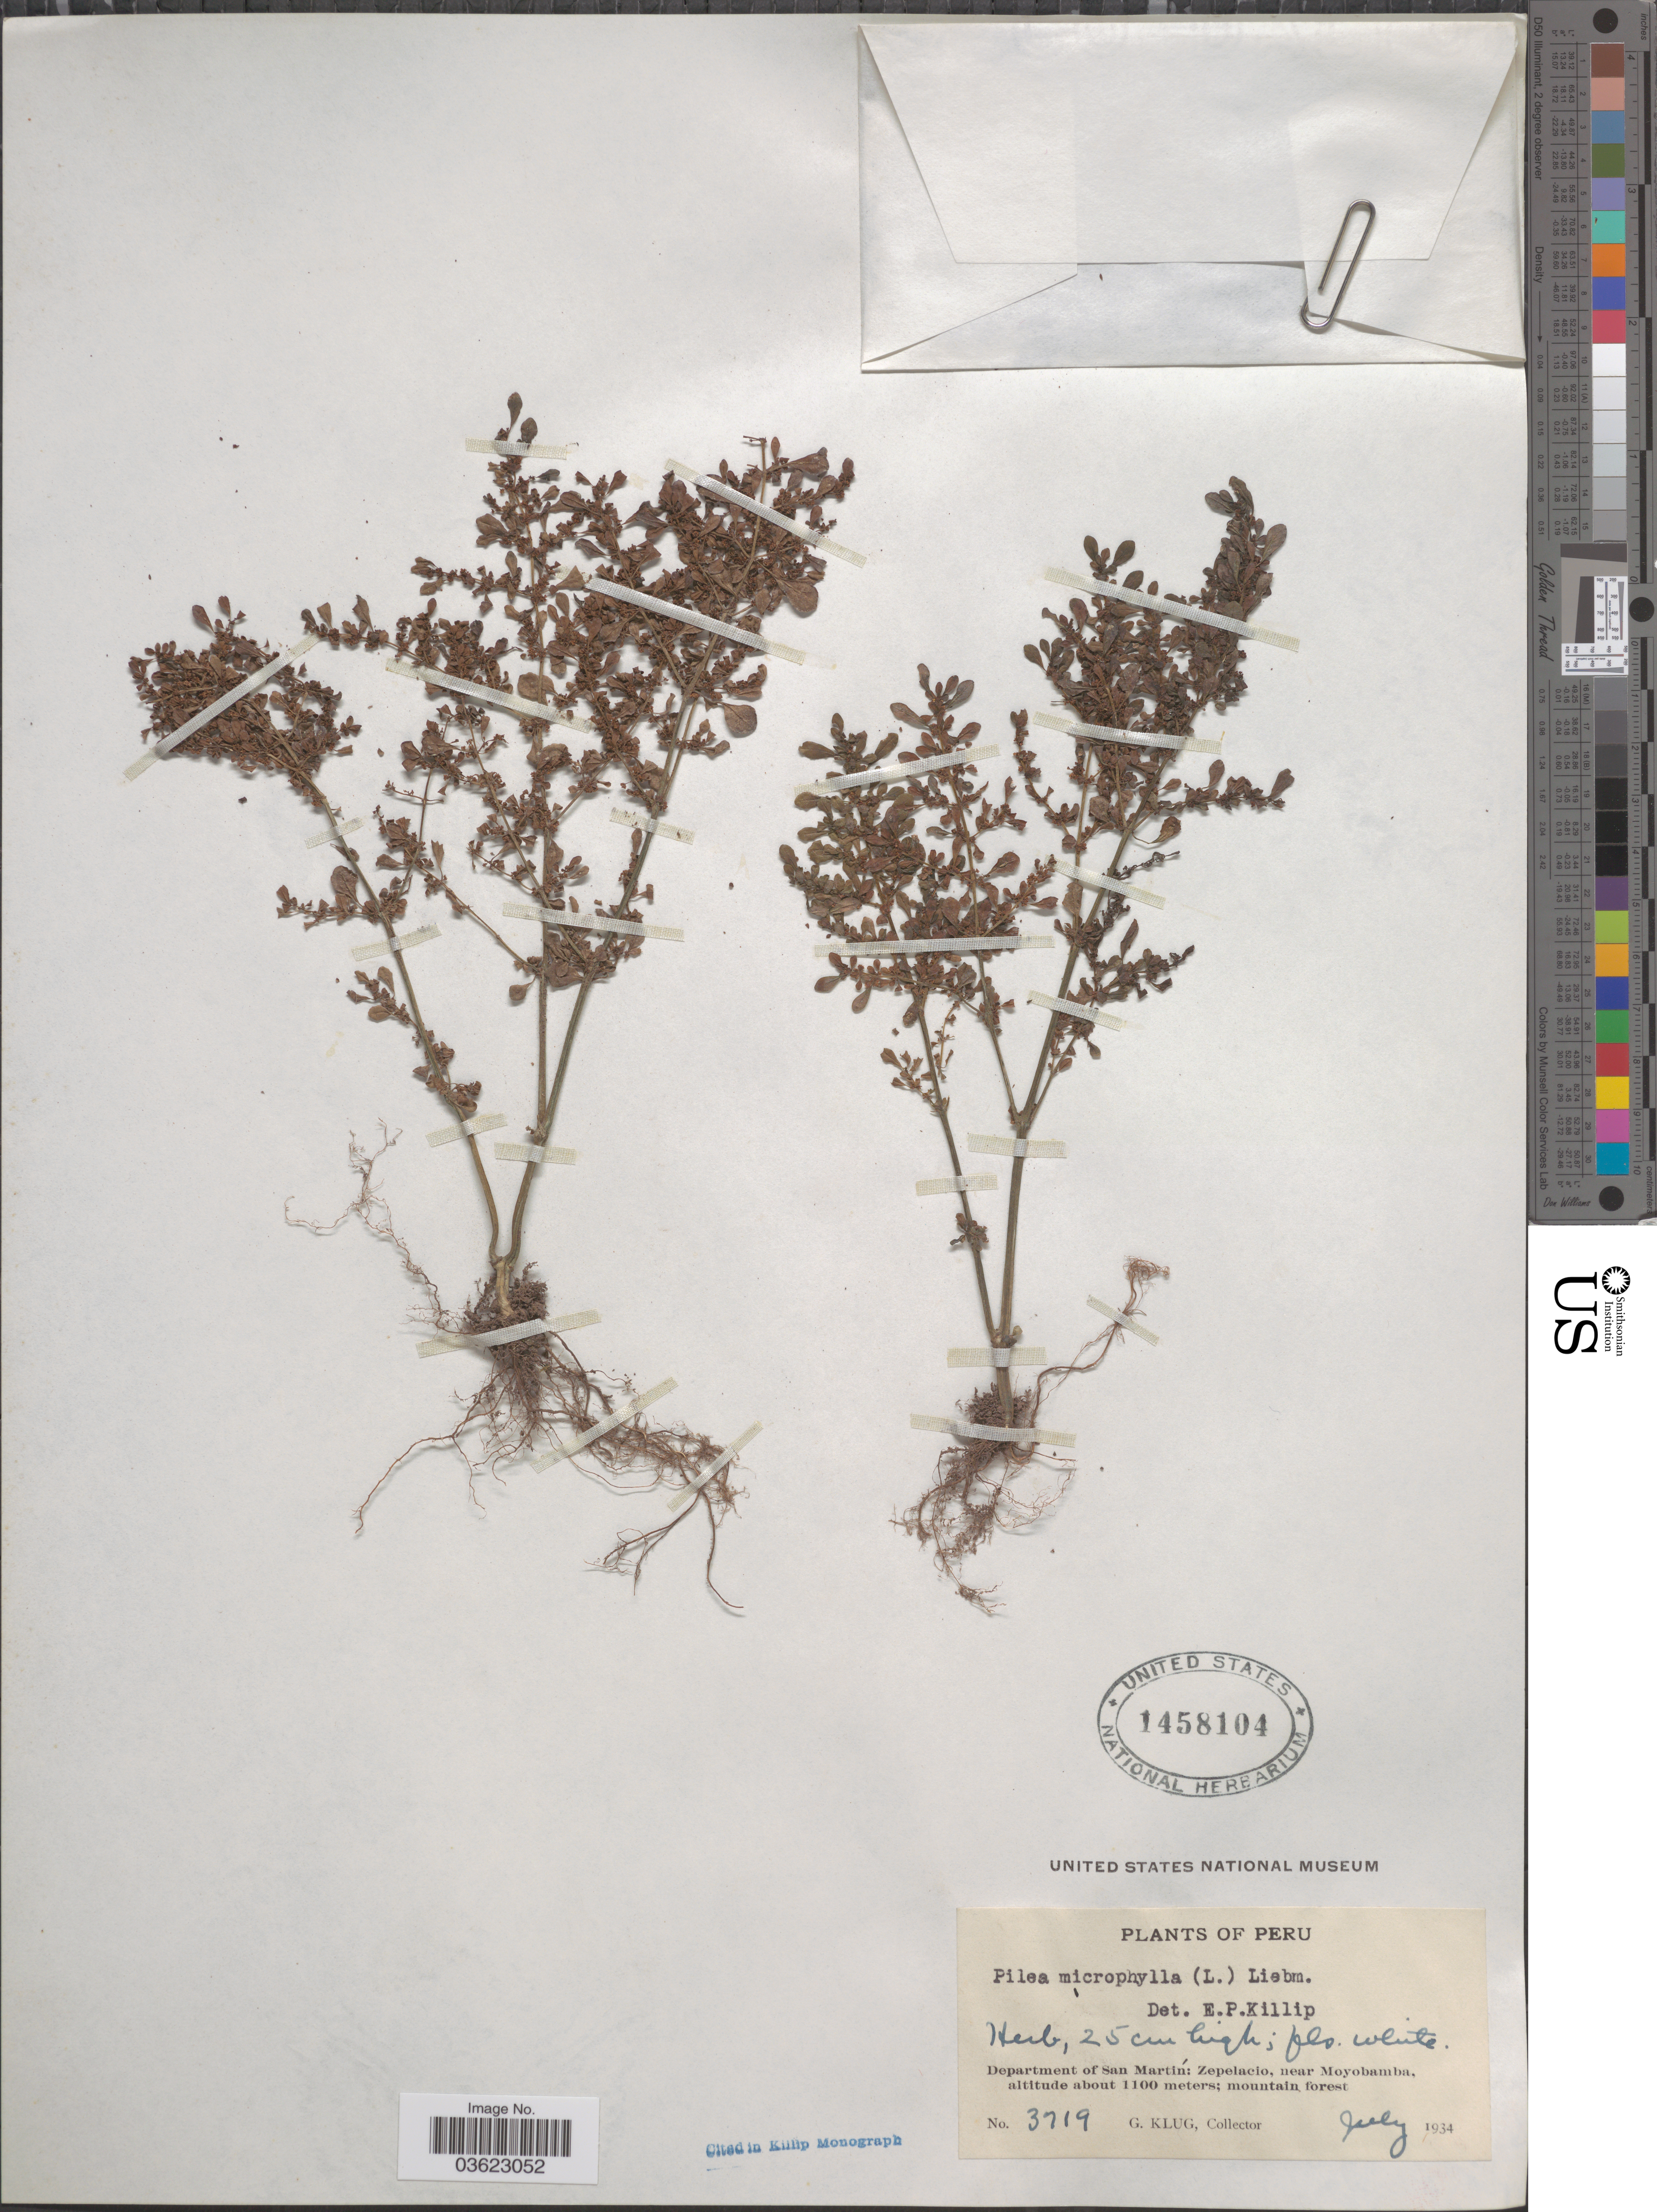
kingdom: Plantae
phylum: Tracheophyta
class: Magnoliopsida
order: Rosales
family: Urticaceae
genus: Pilea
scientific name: Pilea microphylla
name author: (L.) Liebm.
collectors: G. Klug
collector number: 3719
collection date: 1934-07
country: Peru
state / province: San Martín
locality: Department of San Martín: Zepelacio, near Moyobamba.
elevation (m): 1100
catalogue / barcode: US 1458104